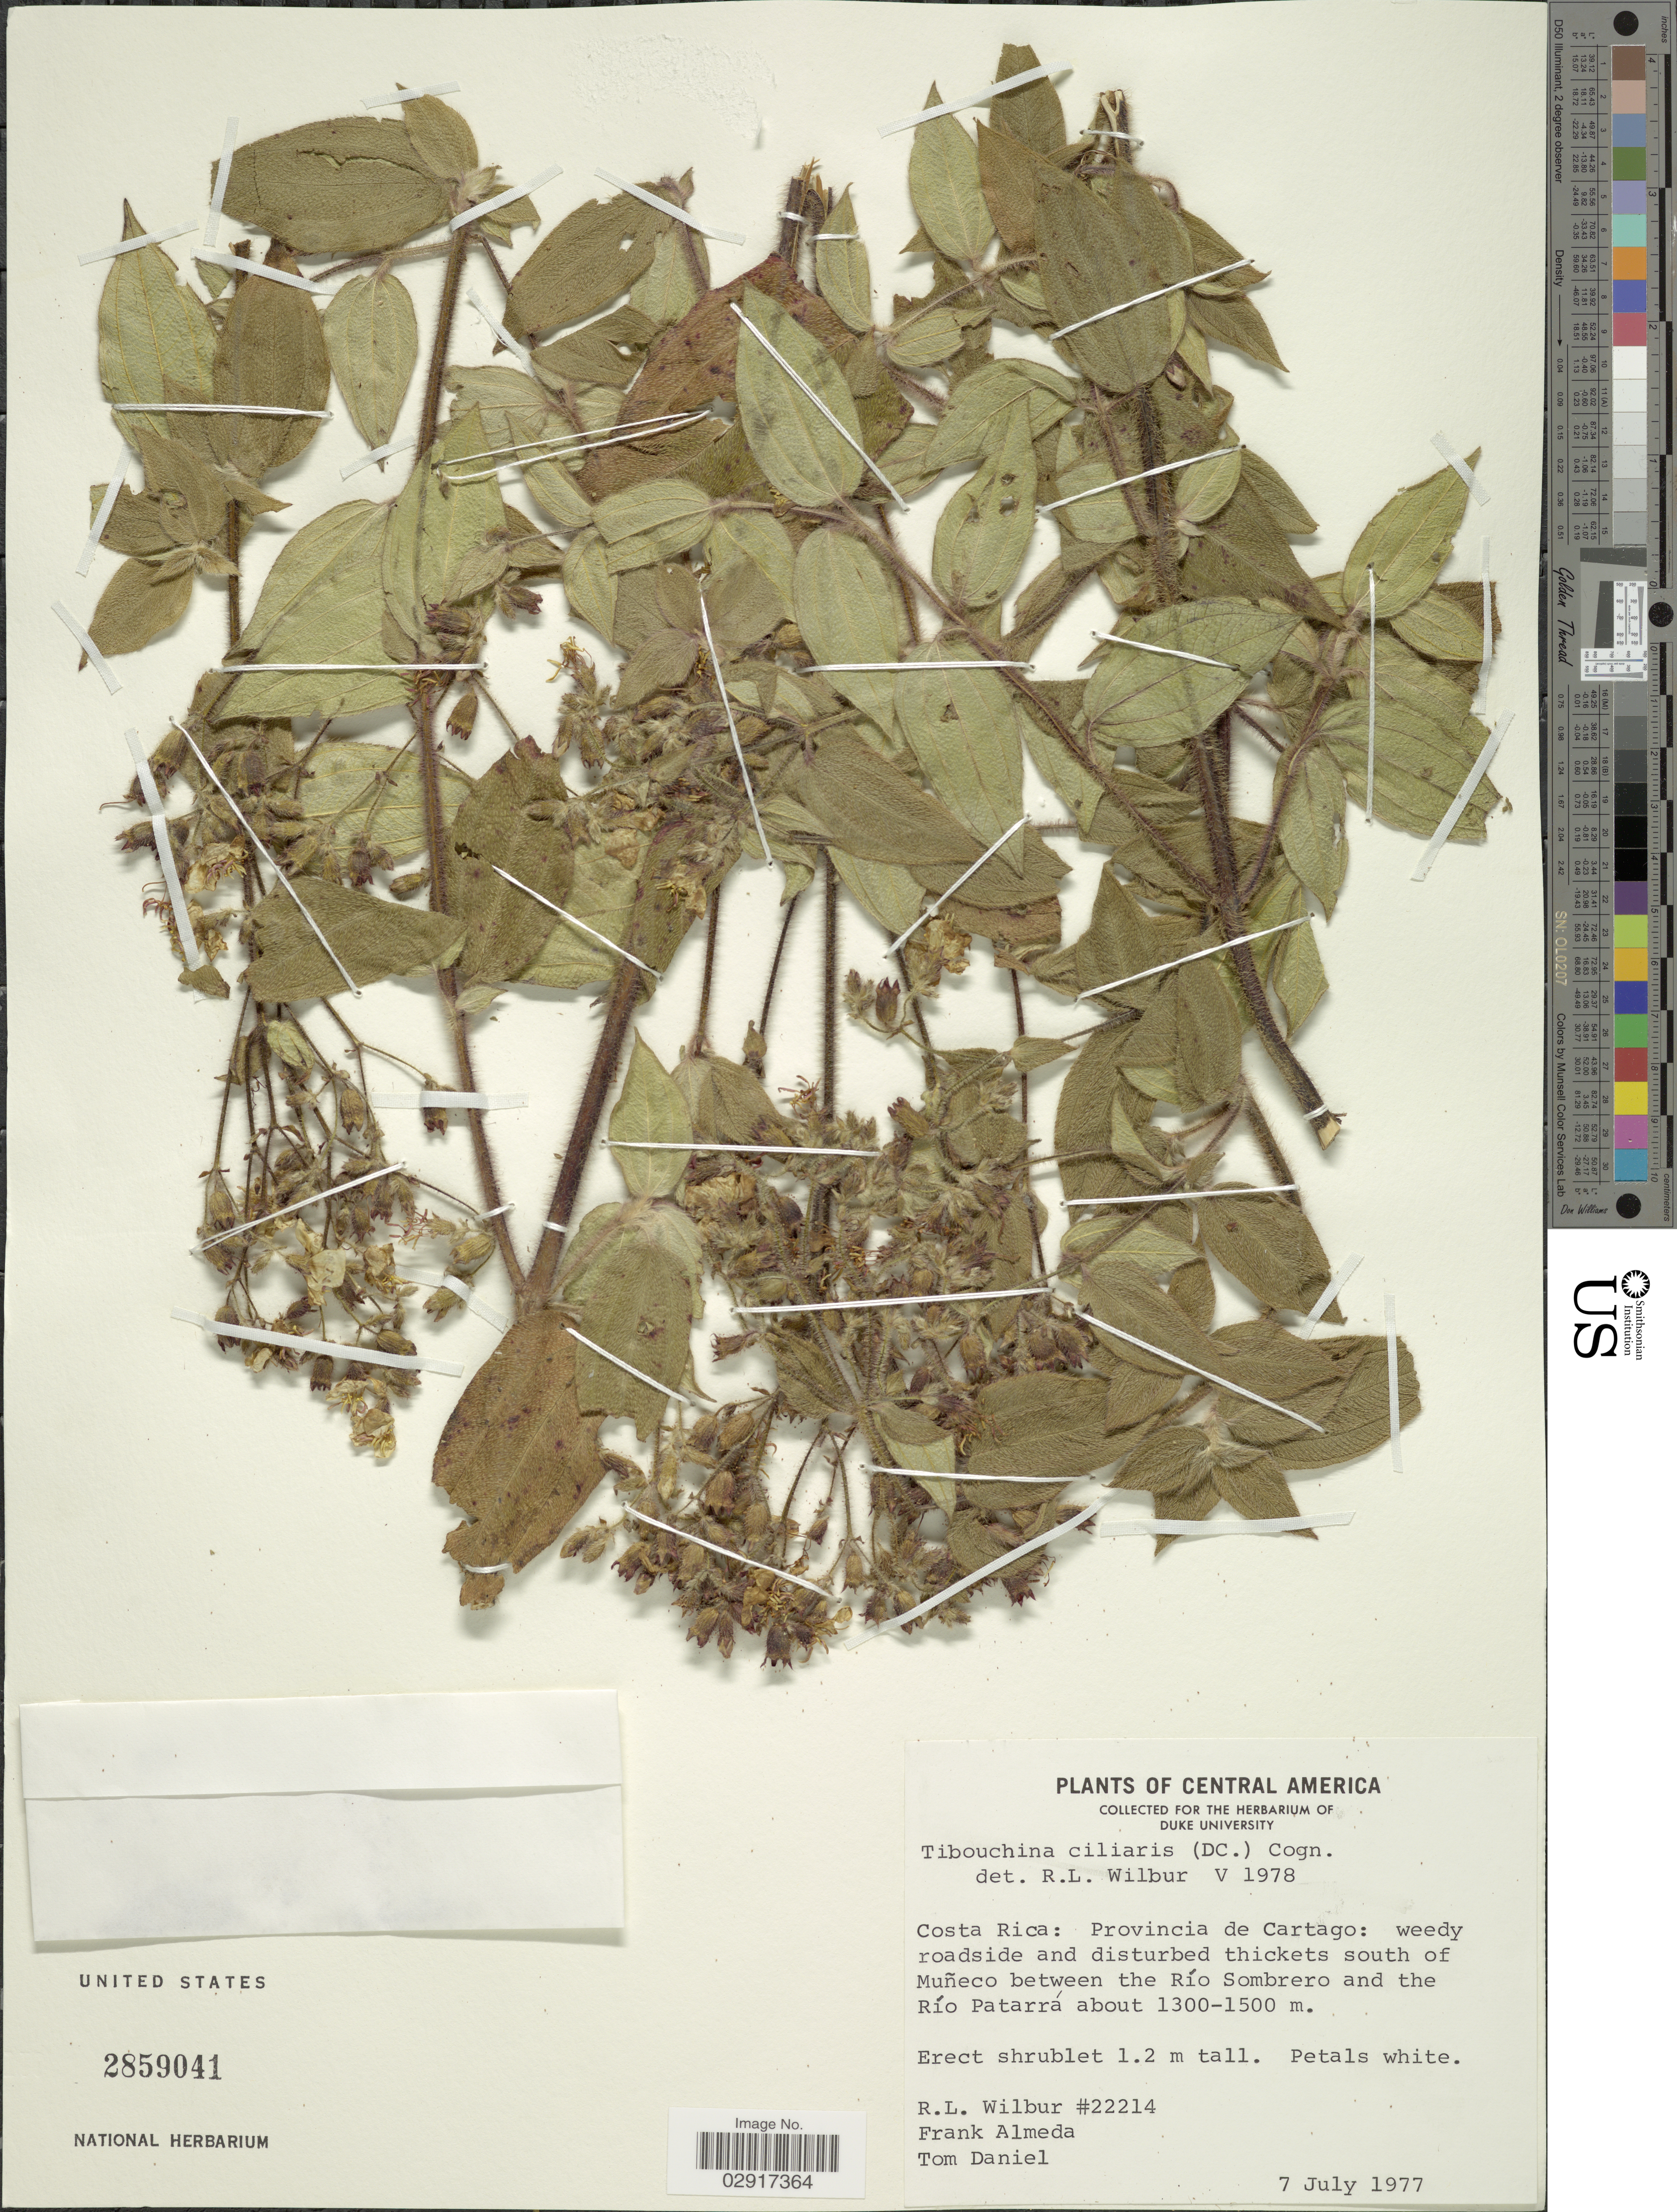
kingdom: Plantae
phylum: Tracheophyta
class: Magnoliopsida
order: Myrtales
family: Melastomataceae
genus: Chaetogastra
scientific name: Chaetogastra ciliaris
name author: (Vent.) DC.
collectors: R. L. Wilbur, F. Almeda & T. Daniel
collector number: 22214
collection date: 1977-07-07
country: Costa Rica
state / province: Cartago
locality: Provincia de Cartago: weedy roadside and disturbed thickets south of Muñeco between the Río Sombrero and the Río Patarrá.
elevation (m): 1300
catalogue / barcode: US 2859041